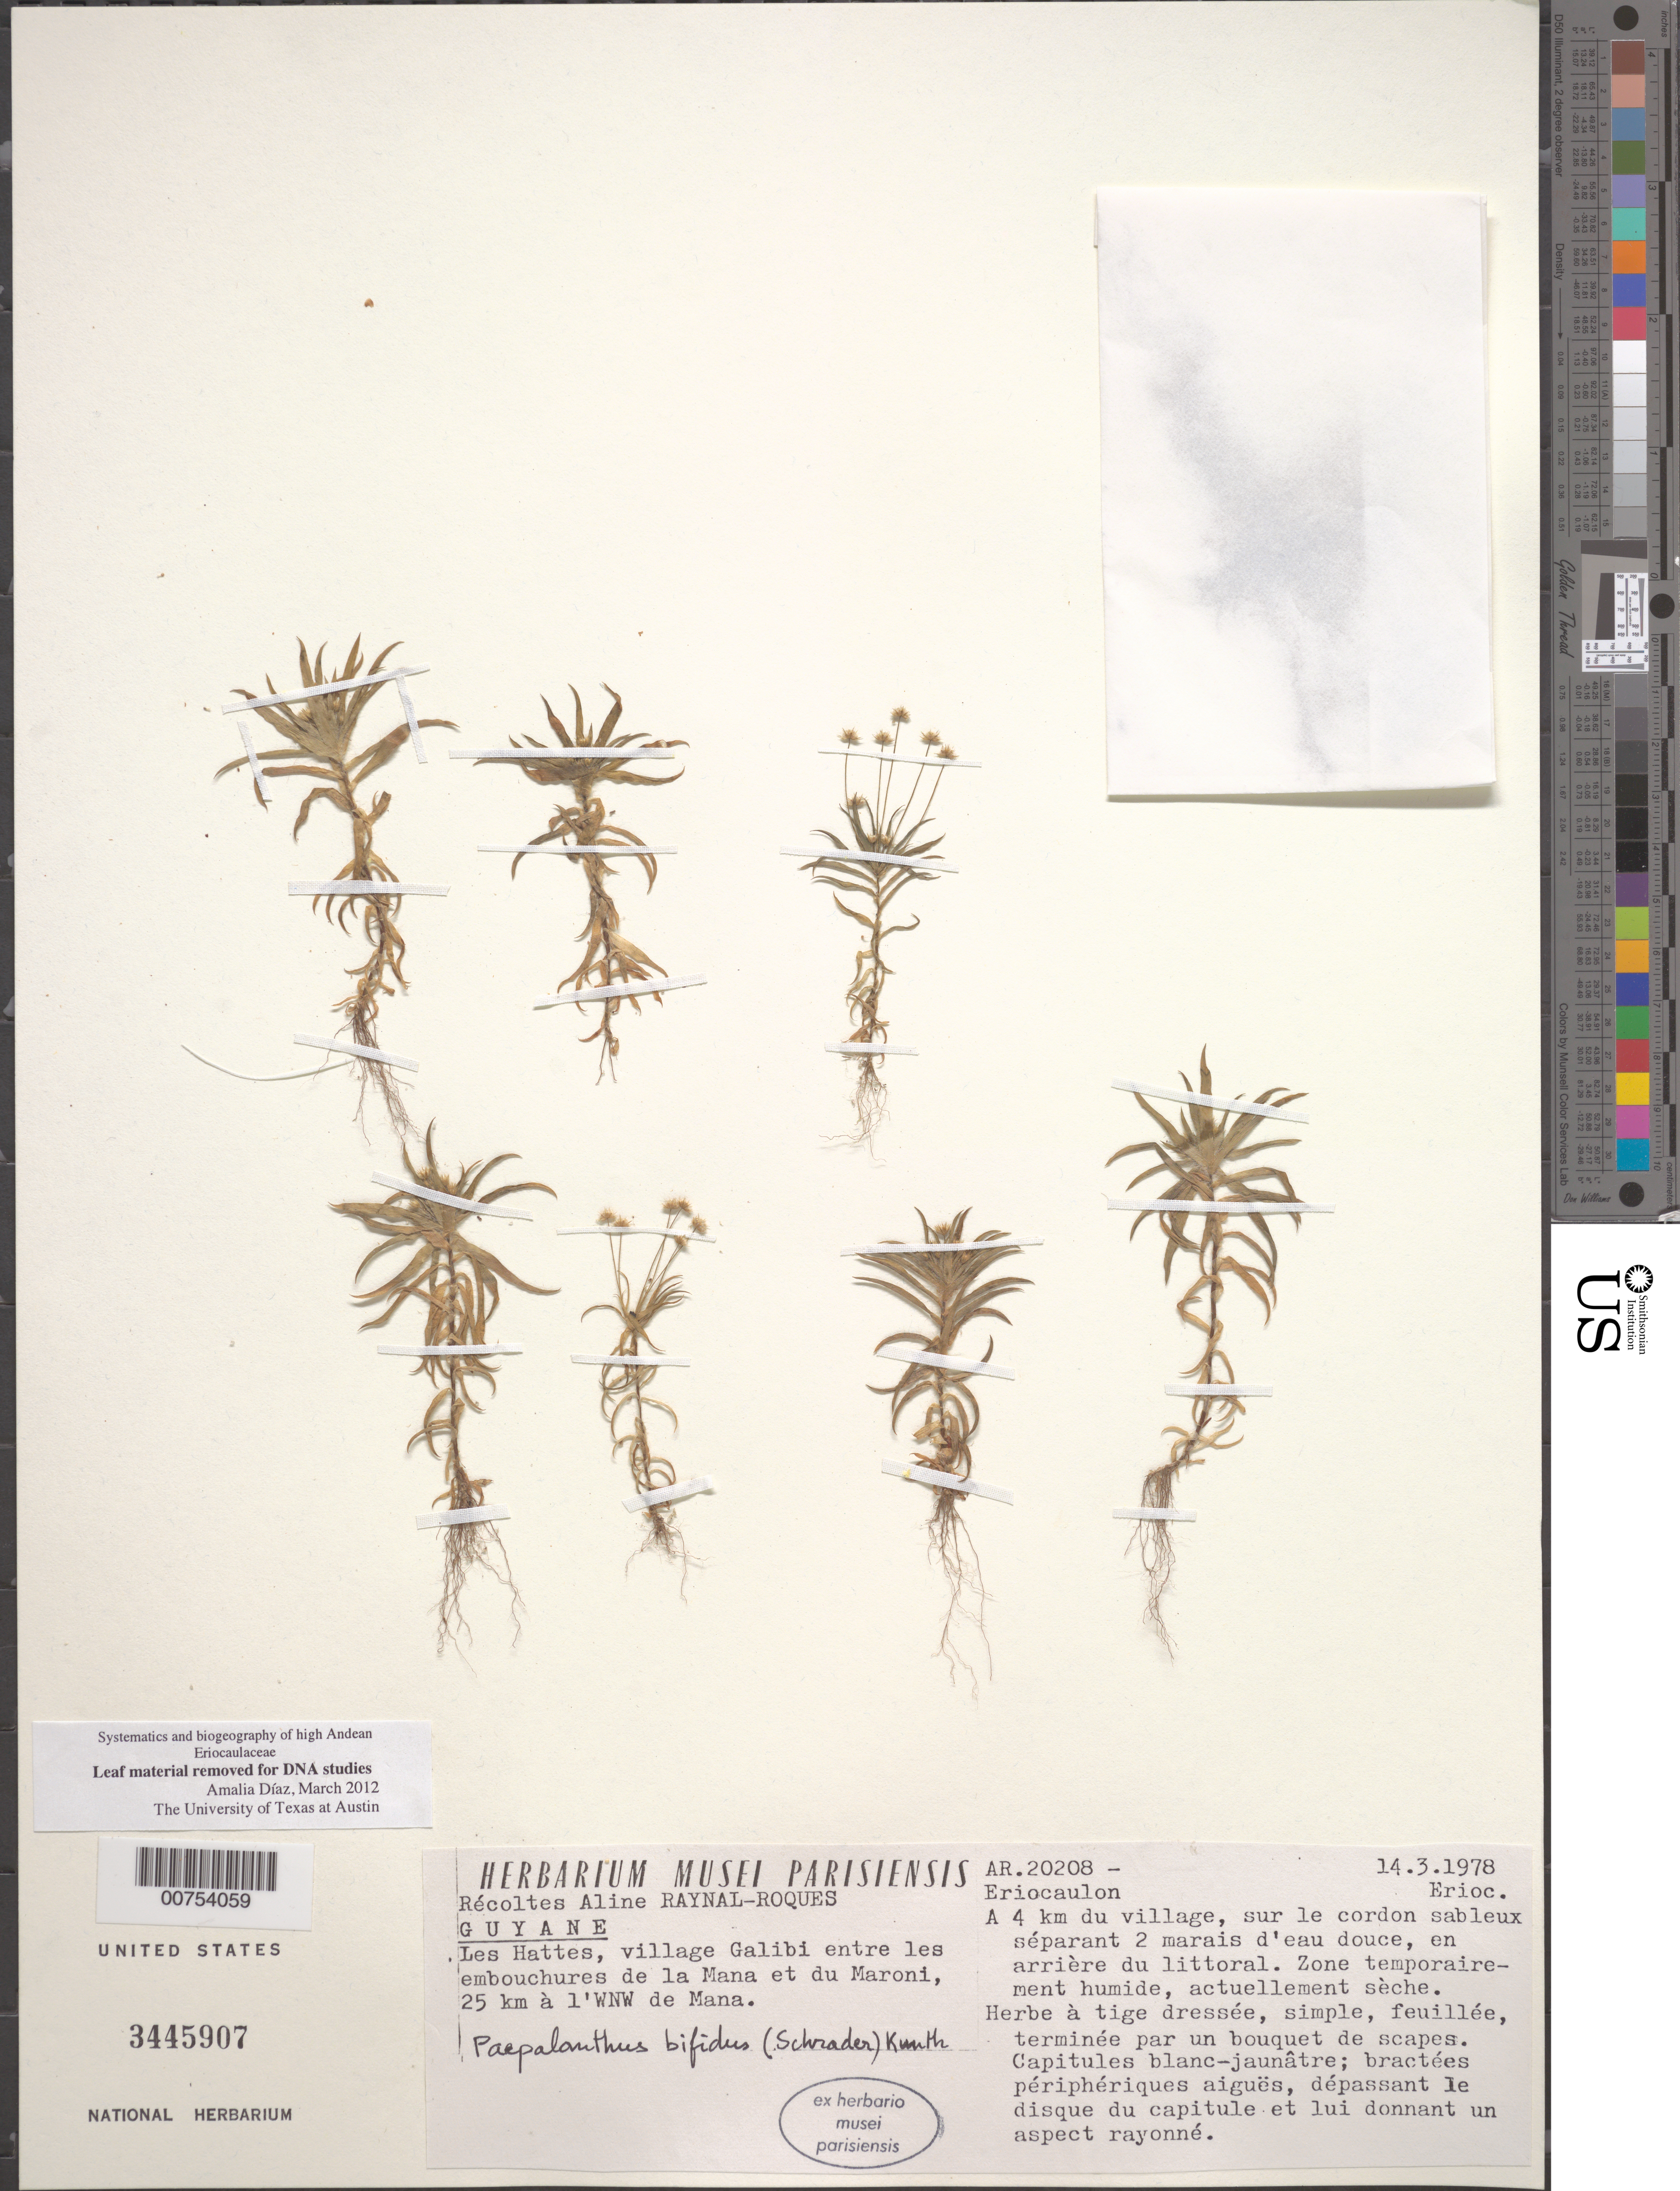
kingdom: Plantae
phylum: Tracheophyta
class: Liliopsida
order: Poales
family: Eriocaulaceae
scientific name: Giuliettia bifida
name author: (Schrad.) Andrino & Sano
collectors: A. M. Raynal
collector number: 20208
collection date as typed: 14-Mar-78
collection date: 1978-03-14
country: French Guiana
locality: Les Hattes, village Galibi, entre les embouchures de la Mana et du Maroni, 25 km a l'WNW de Mana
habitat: Sur le cordon sableux separant 2 marais d'eau douce, en arriere du littoral; zone temporairement humide, acutellement seche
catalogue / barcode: US 3445907